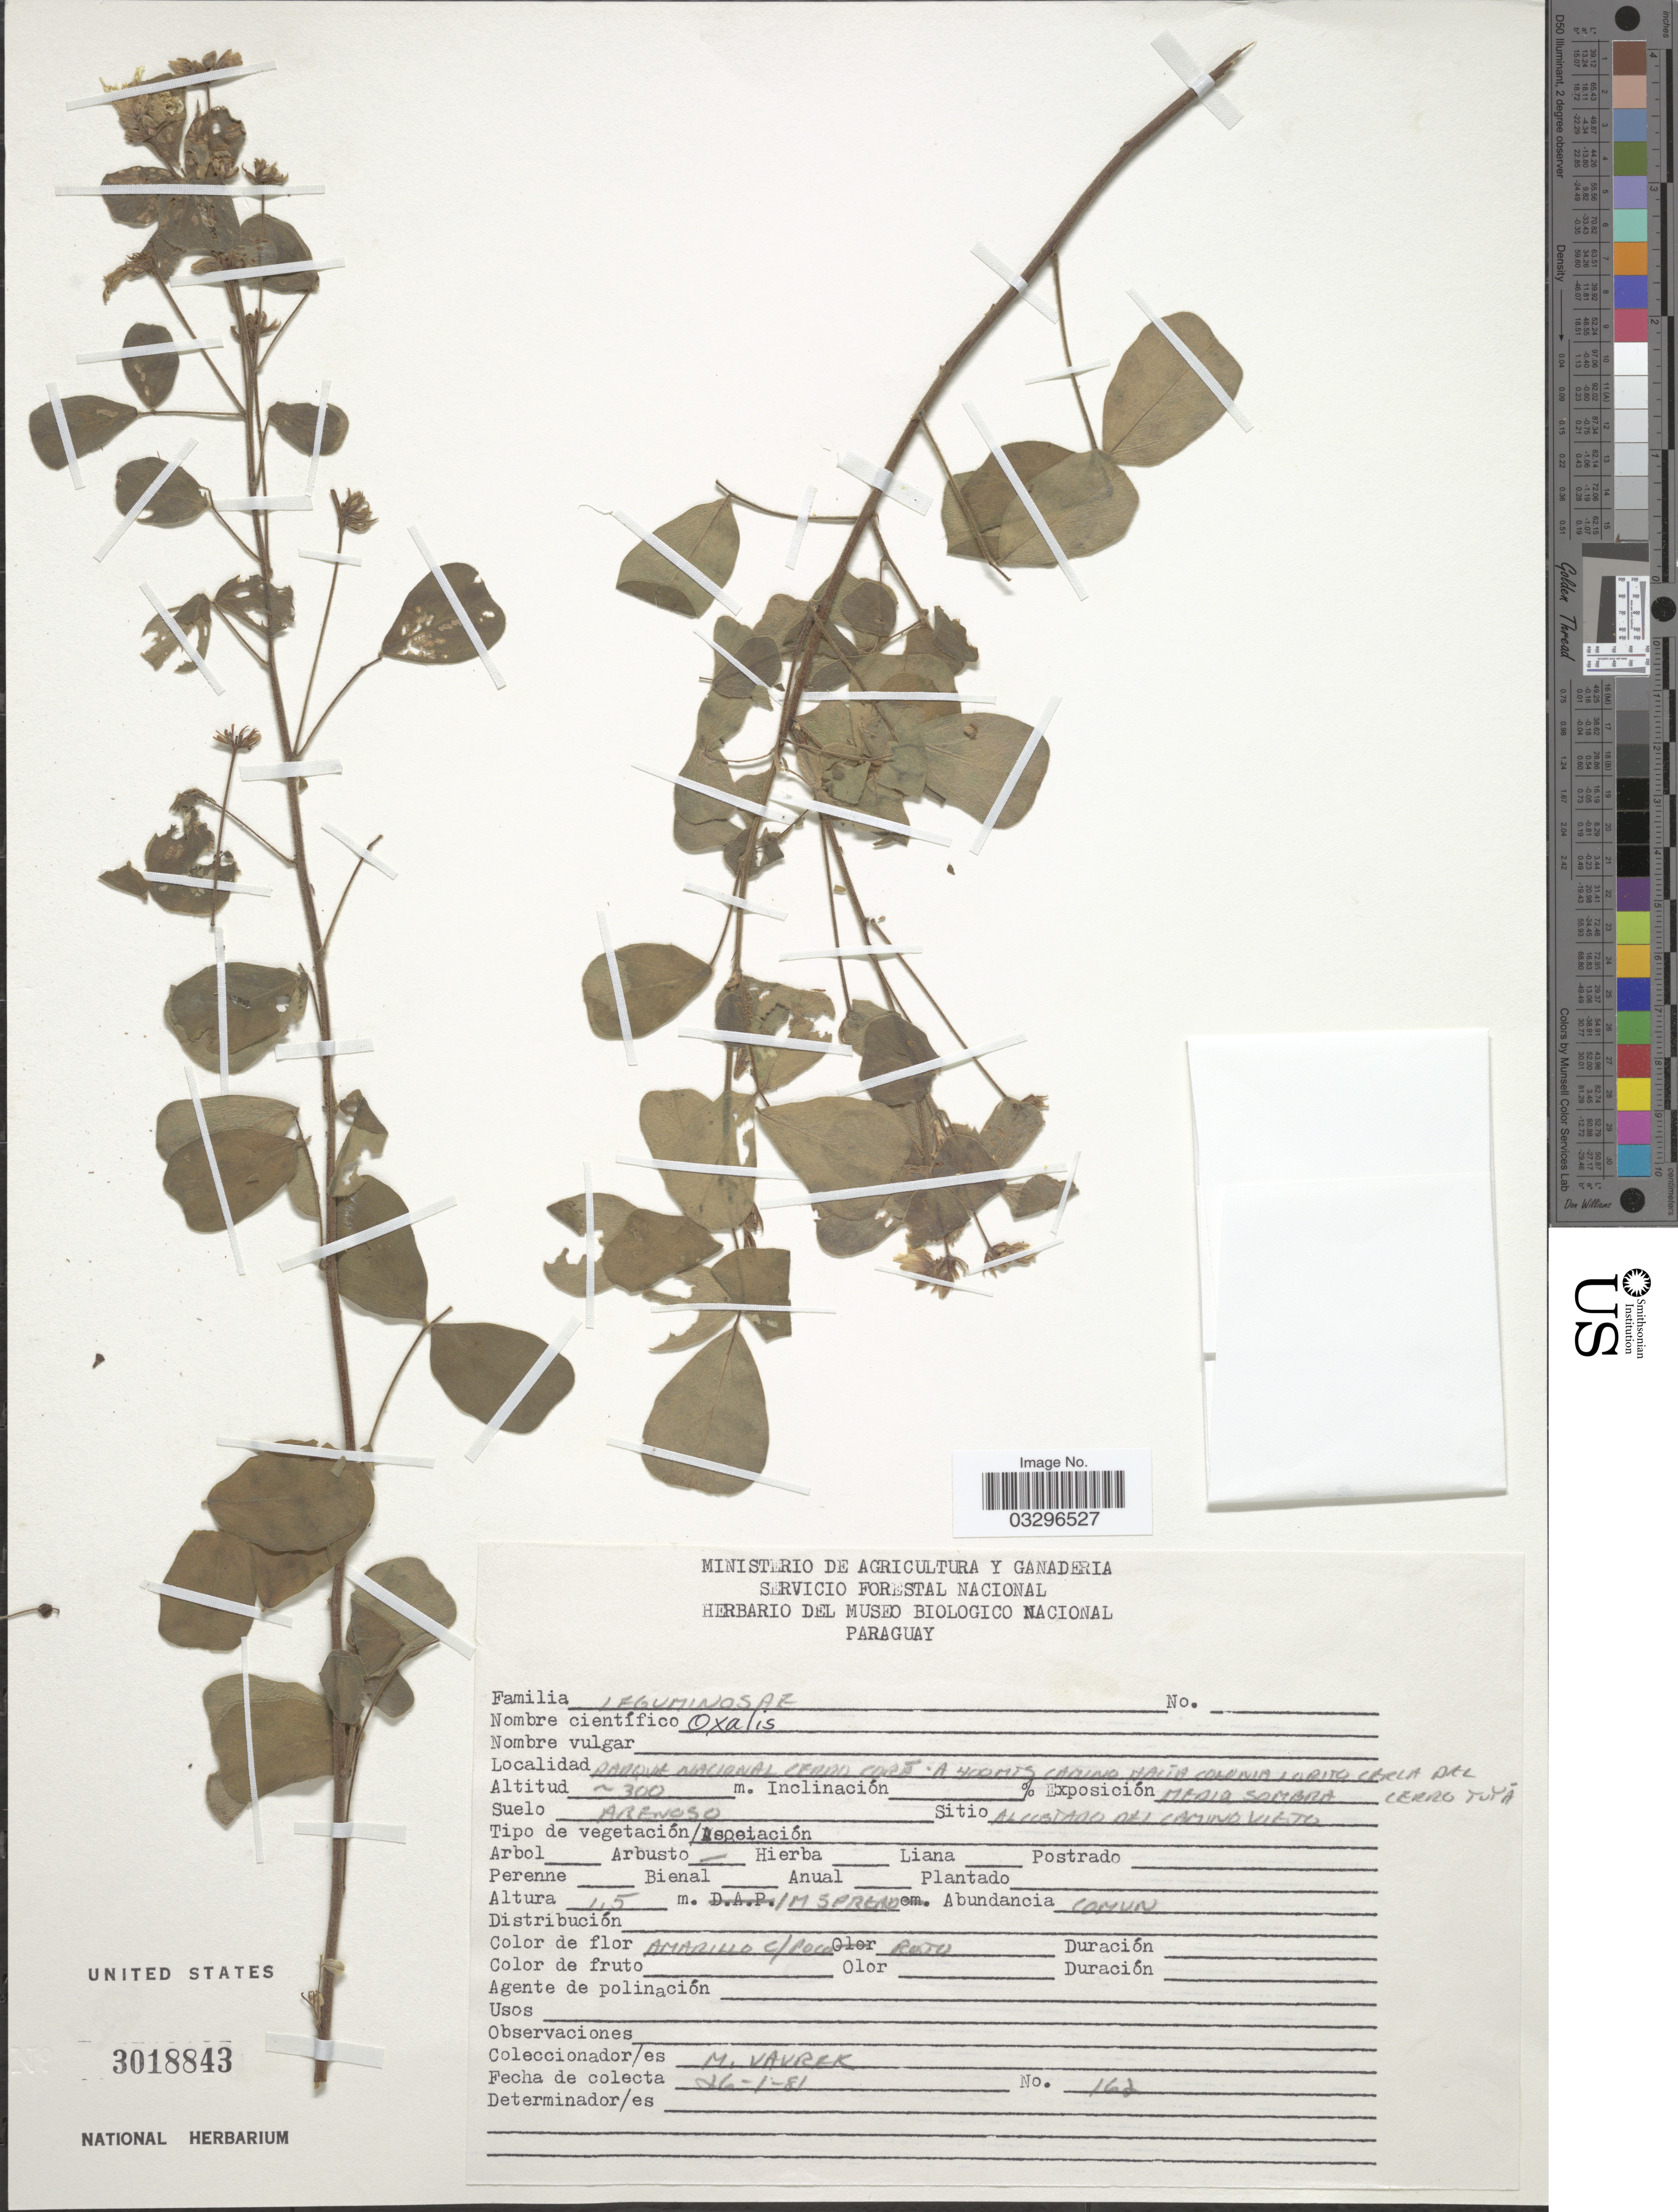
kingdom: Plantae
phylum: Tracheophyta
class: Magnoliopsida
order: Oxalidales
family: Oxalidaceae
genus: Oxalis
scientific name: Oxalis sp.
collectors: M. Vavrek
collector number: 162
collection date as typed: Transcribed d/m/y: 26/1/81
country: Paraguay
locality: Parque Nacional Cearo Cora. a 400 mts camino hacía cerenia lorvo cerca pte Cerro Tutá. [interpreted]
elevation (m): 300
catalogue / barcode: US 3018843